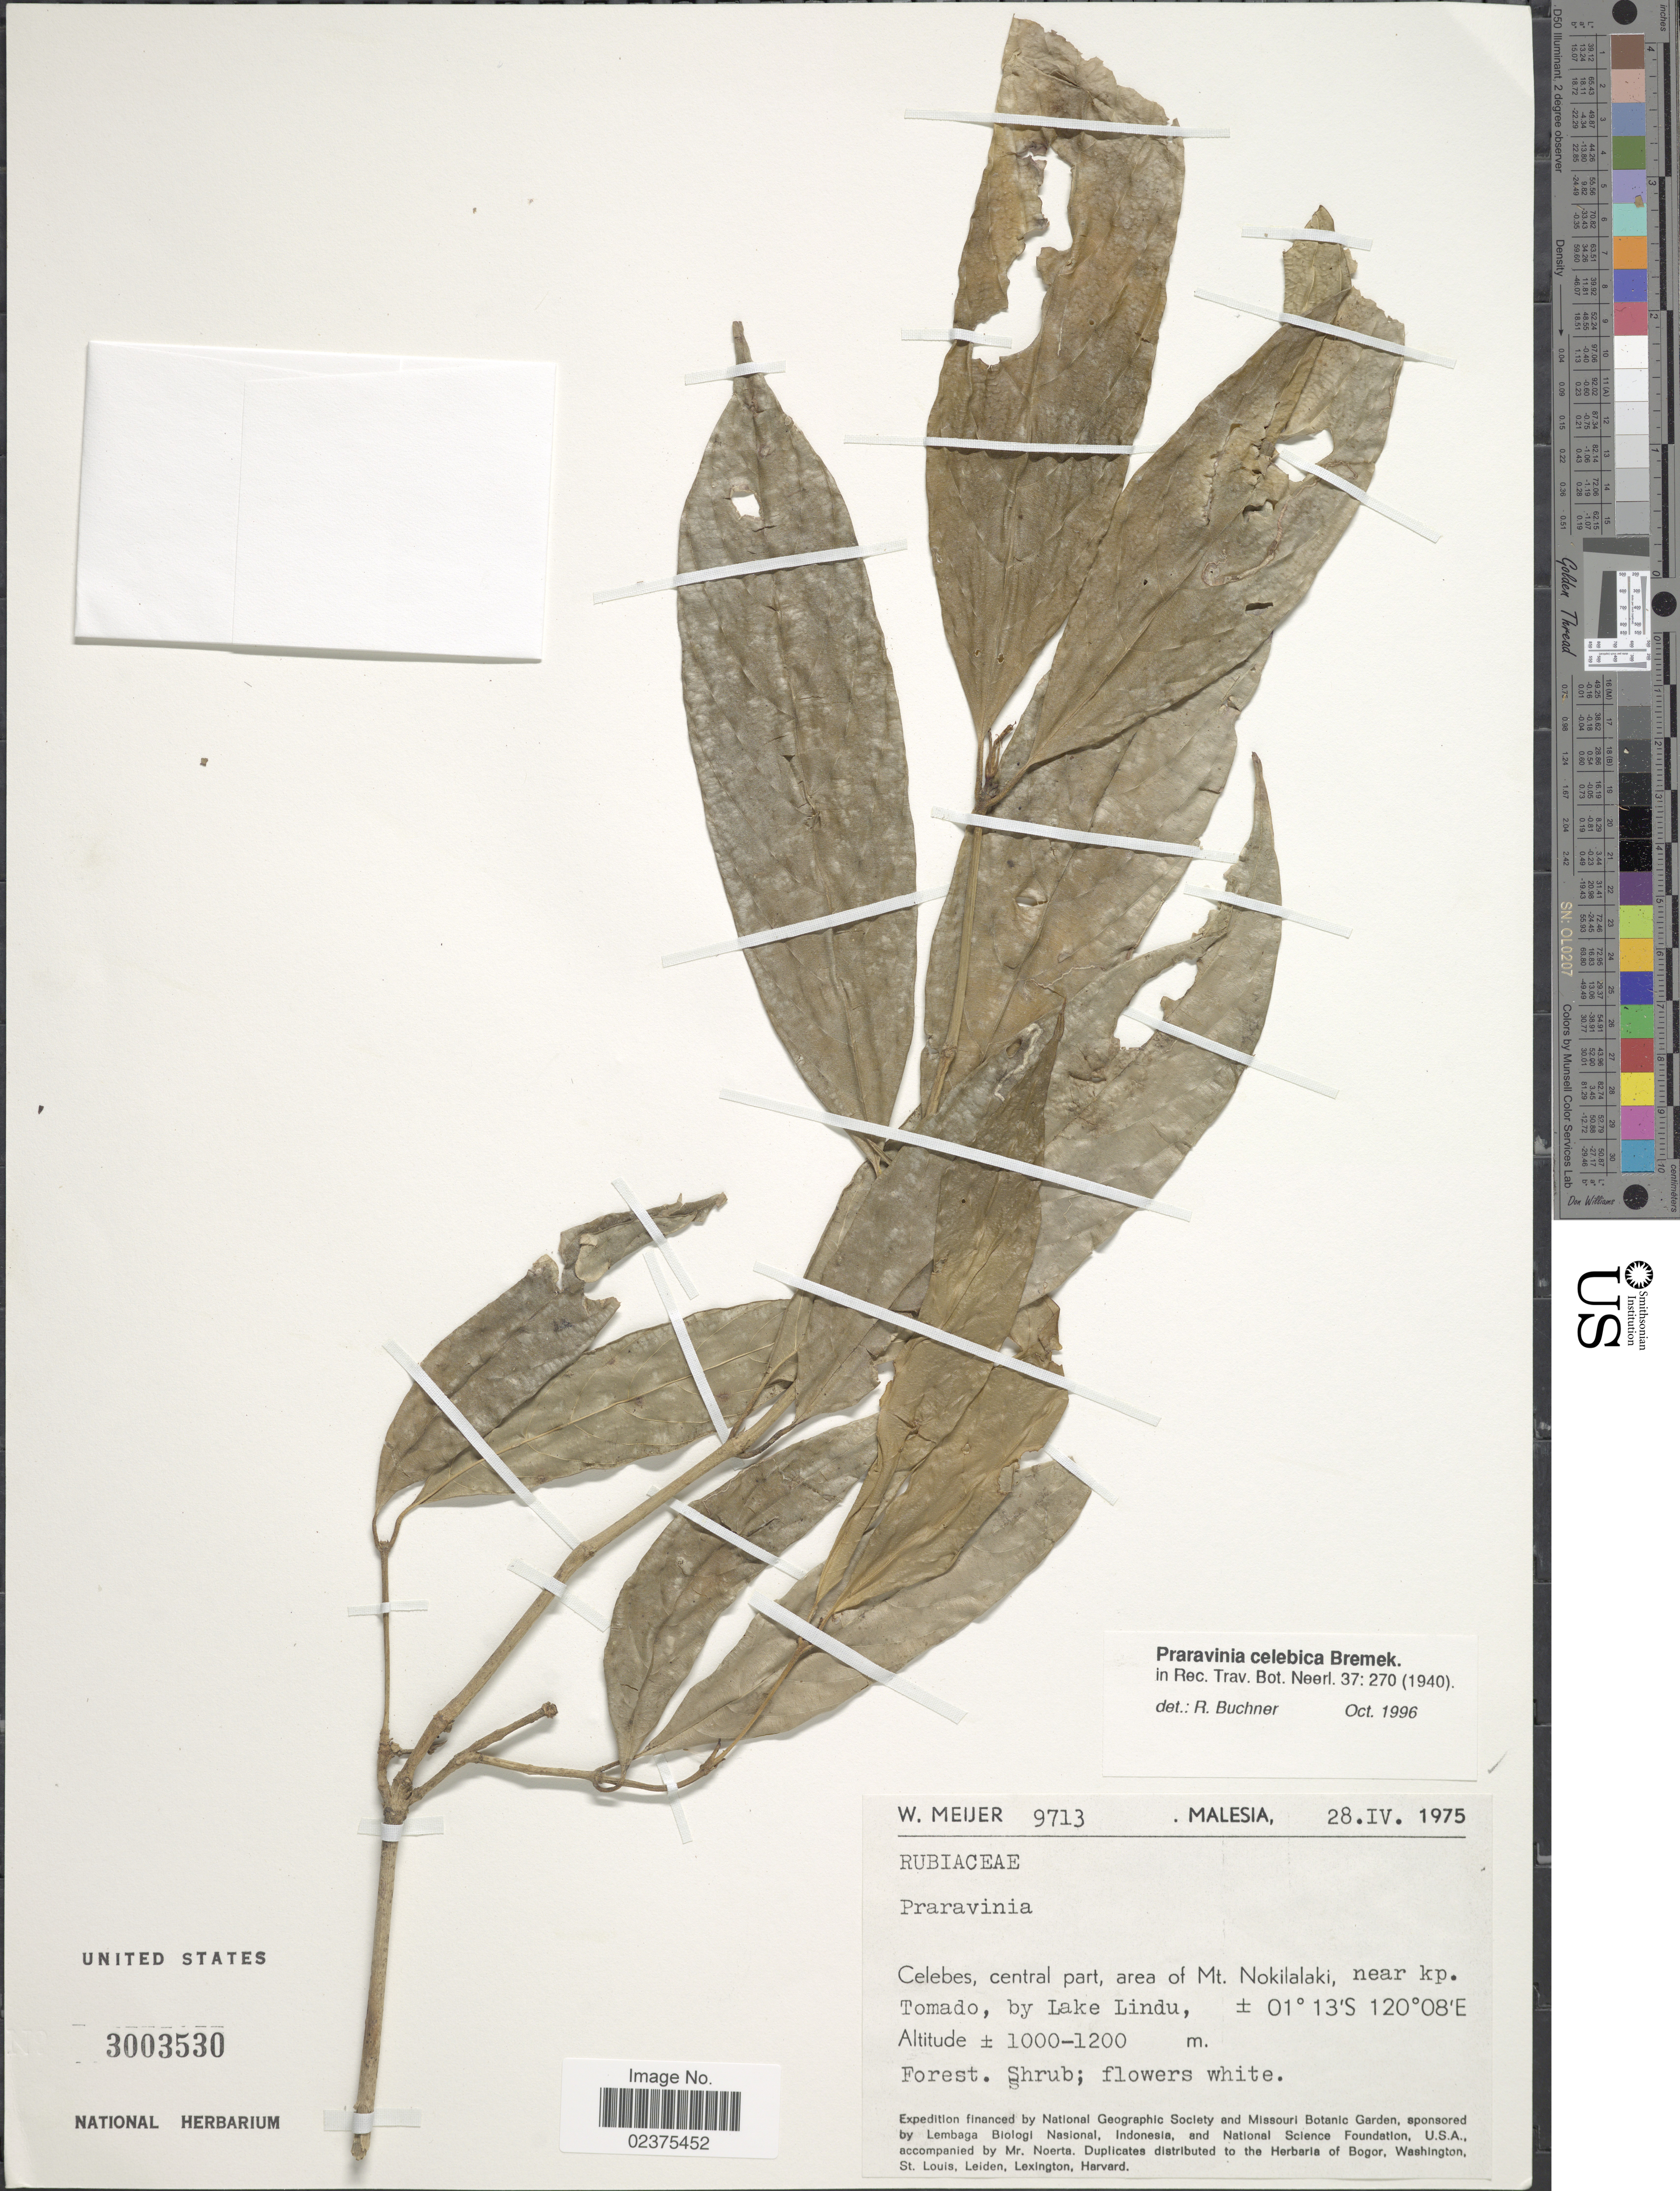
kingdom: Plantae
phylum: Tracheophyta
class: Magnoliopsida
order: Gentianales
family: Rubiaceae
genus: Praravinia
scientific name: Praravinia celebica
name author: Bremek.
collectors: W. Meijer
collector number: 9713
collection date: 1975-04-28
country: Indonesia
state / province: Sulawesi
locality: Malesia, Celebes, central park, area of Mt. Nokilalaki, near kp. Tomado, by Lake Lindu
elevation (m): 1000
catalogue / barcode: US 3003530